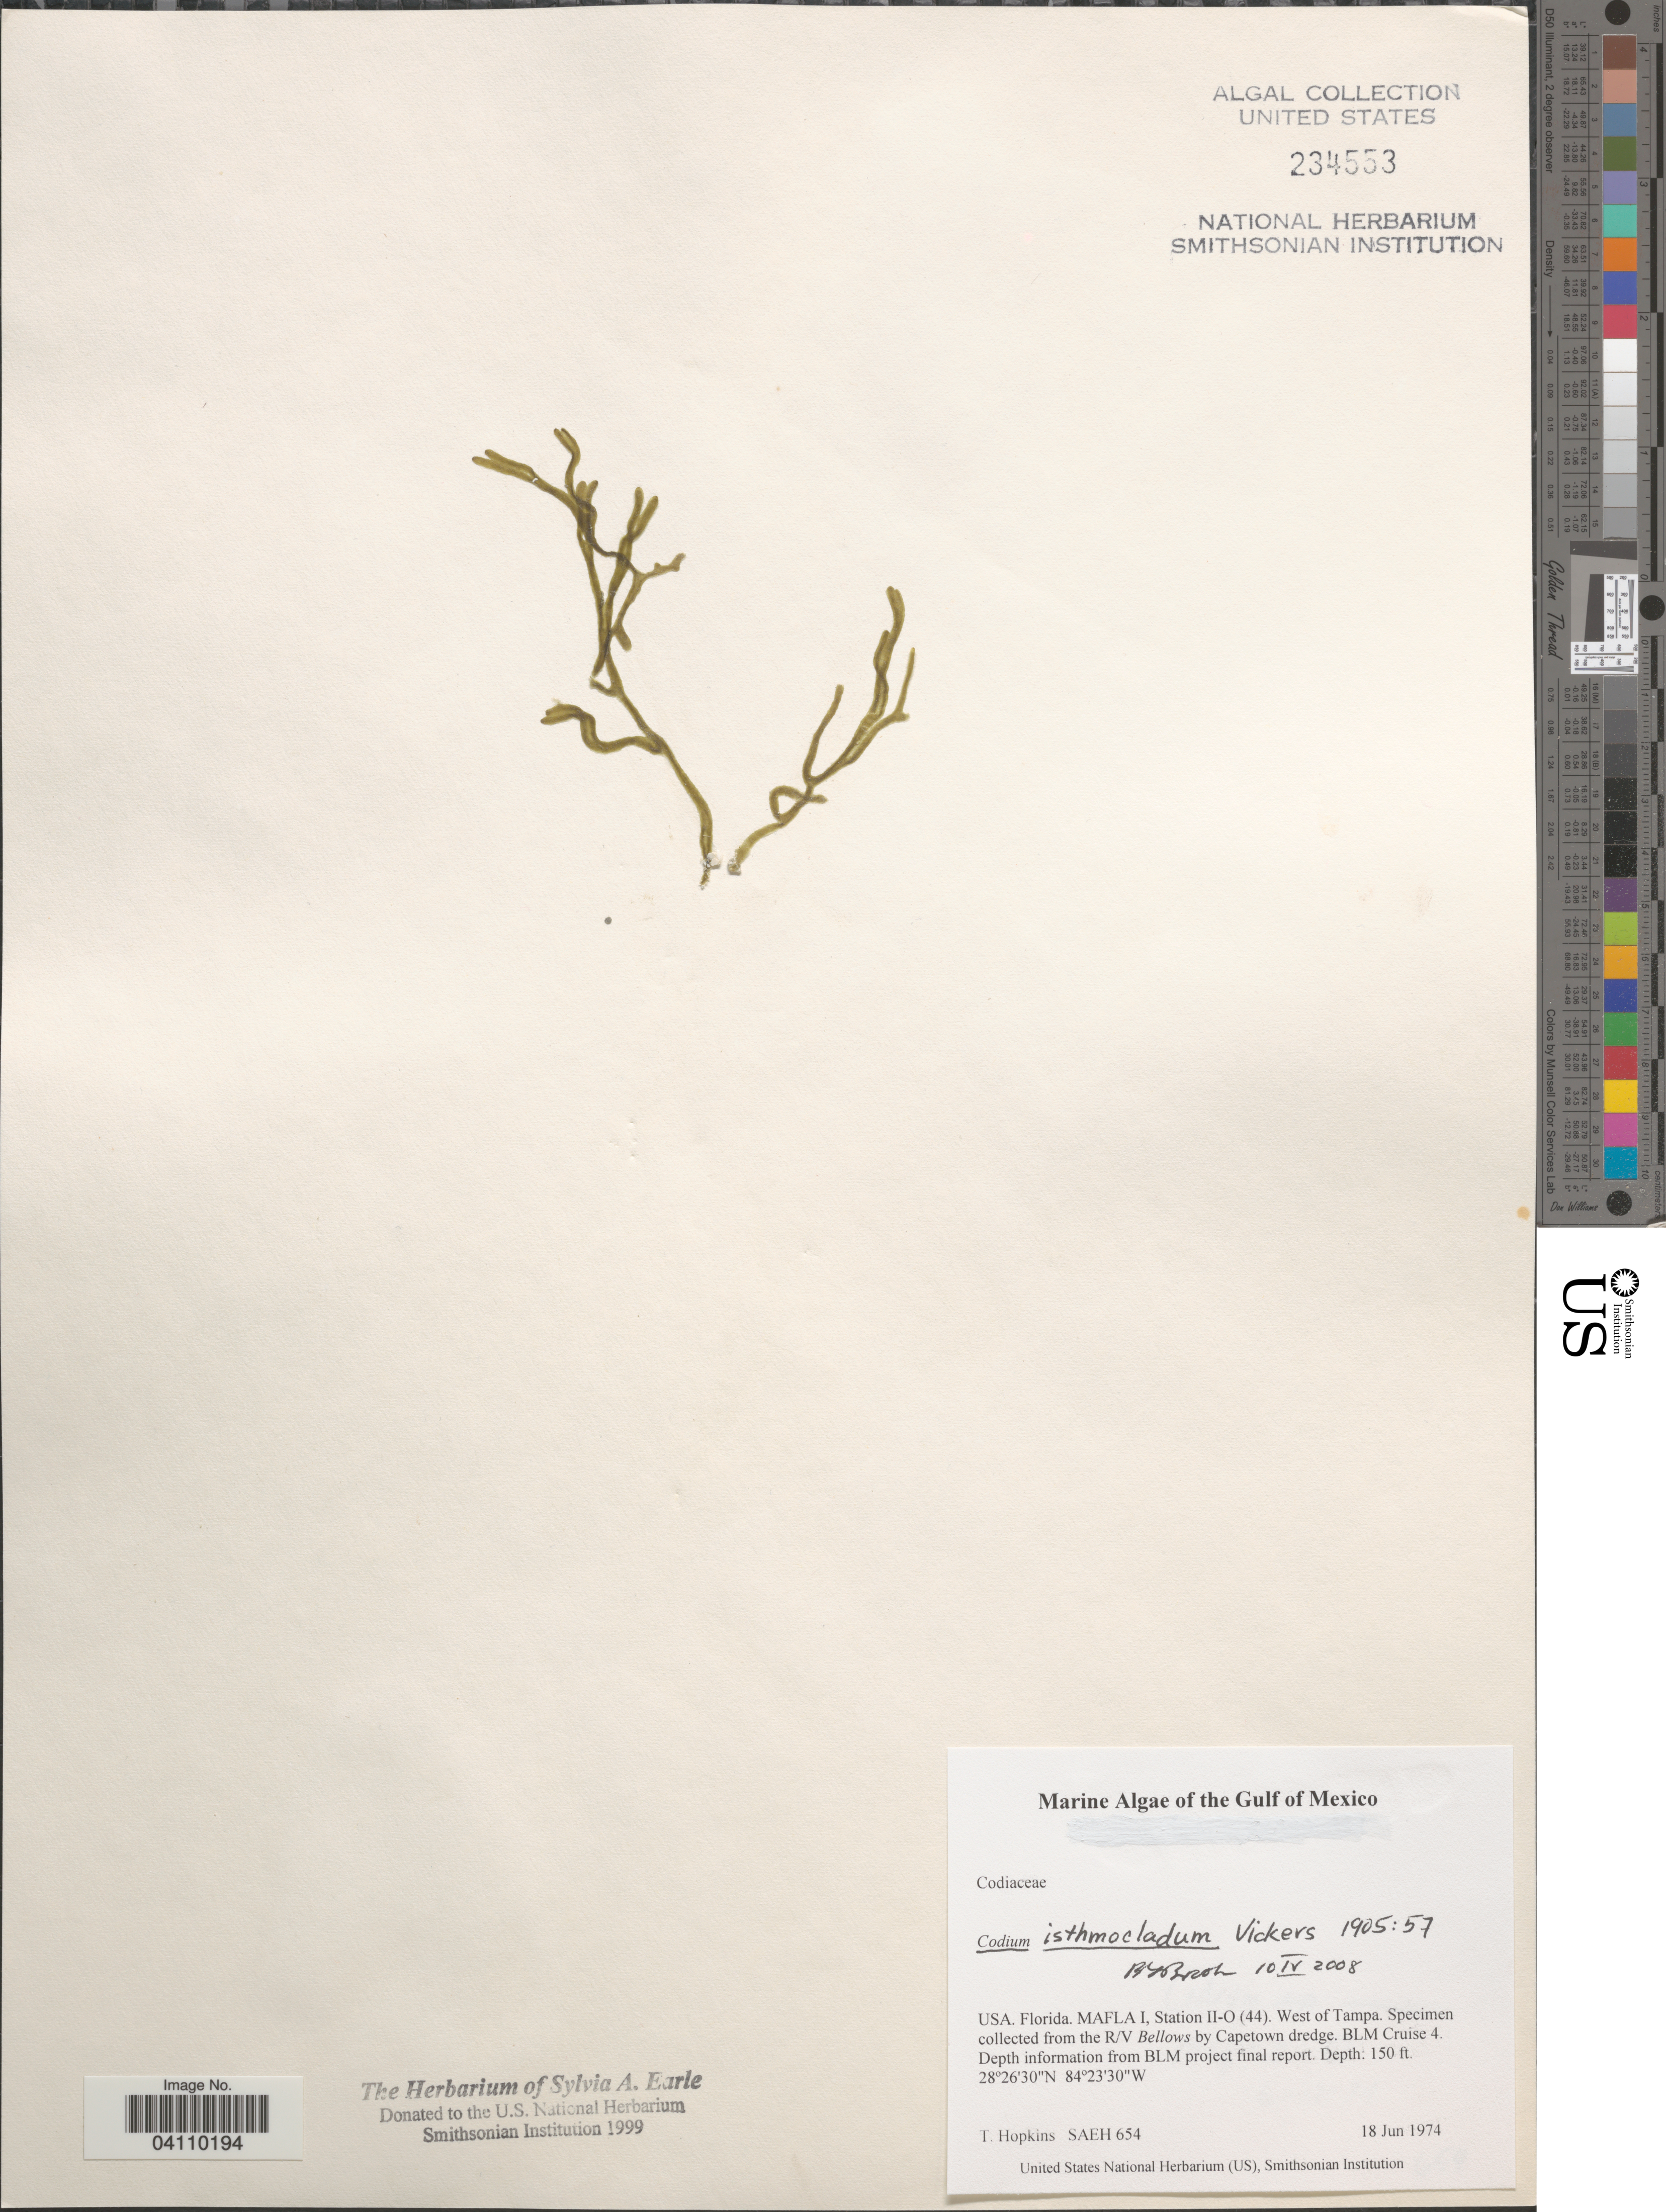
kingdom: Plantae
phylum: Chlorophyta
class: Ulvophyceae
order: Bryopsidales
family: Codiaceae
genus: Codium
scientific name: Codium isthmocladum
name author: Vickers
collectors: T. Hopkins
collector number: SAEH654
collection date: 1974-06-18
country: United States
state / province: Florida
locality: The Gulf of Mexico. MAFLA I, Station II-O (44). West of Tampa. The R/V Bellows by Capetown dredge. BLM Cruise 4.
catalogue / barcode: US 234553